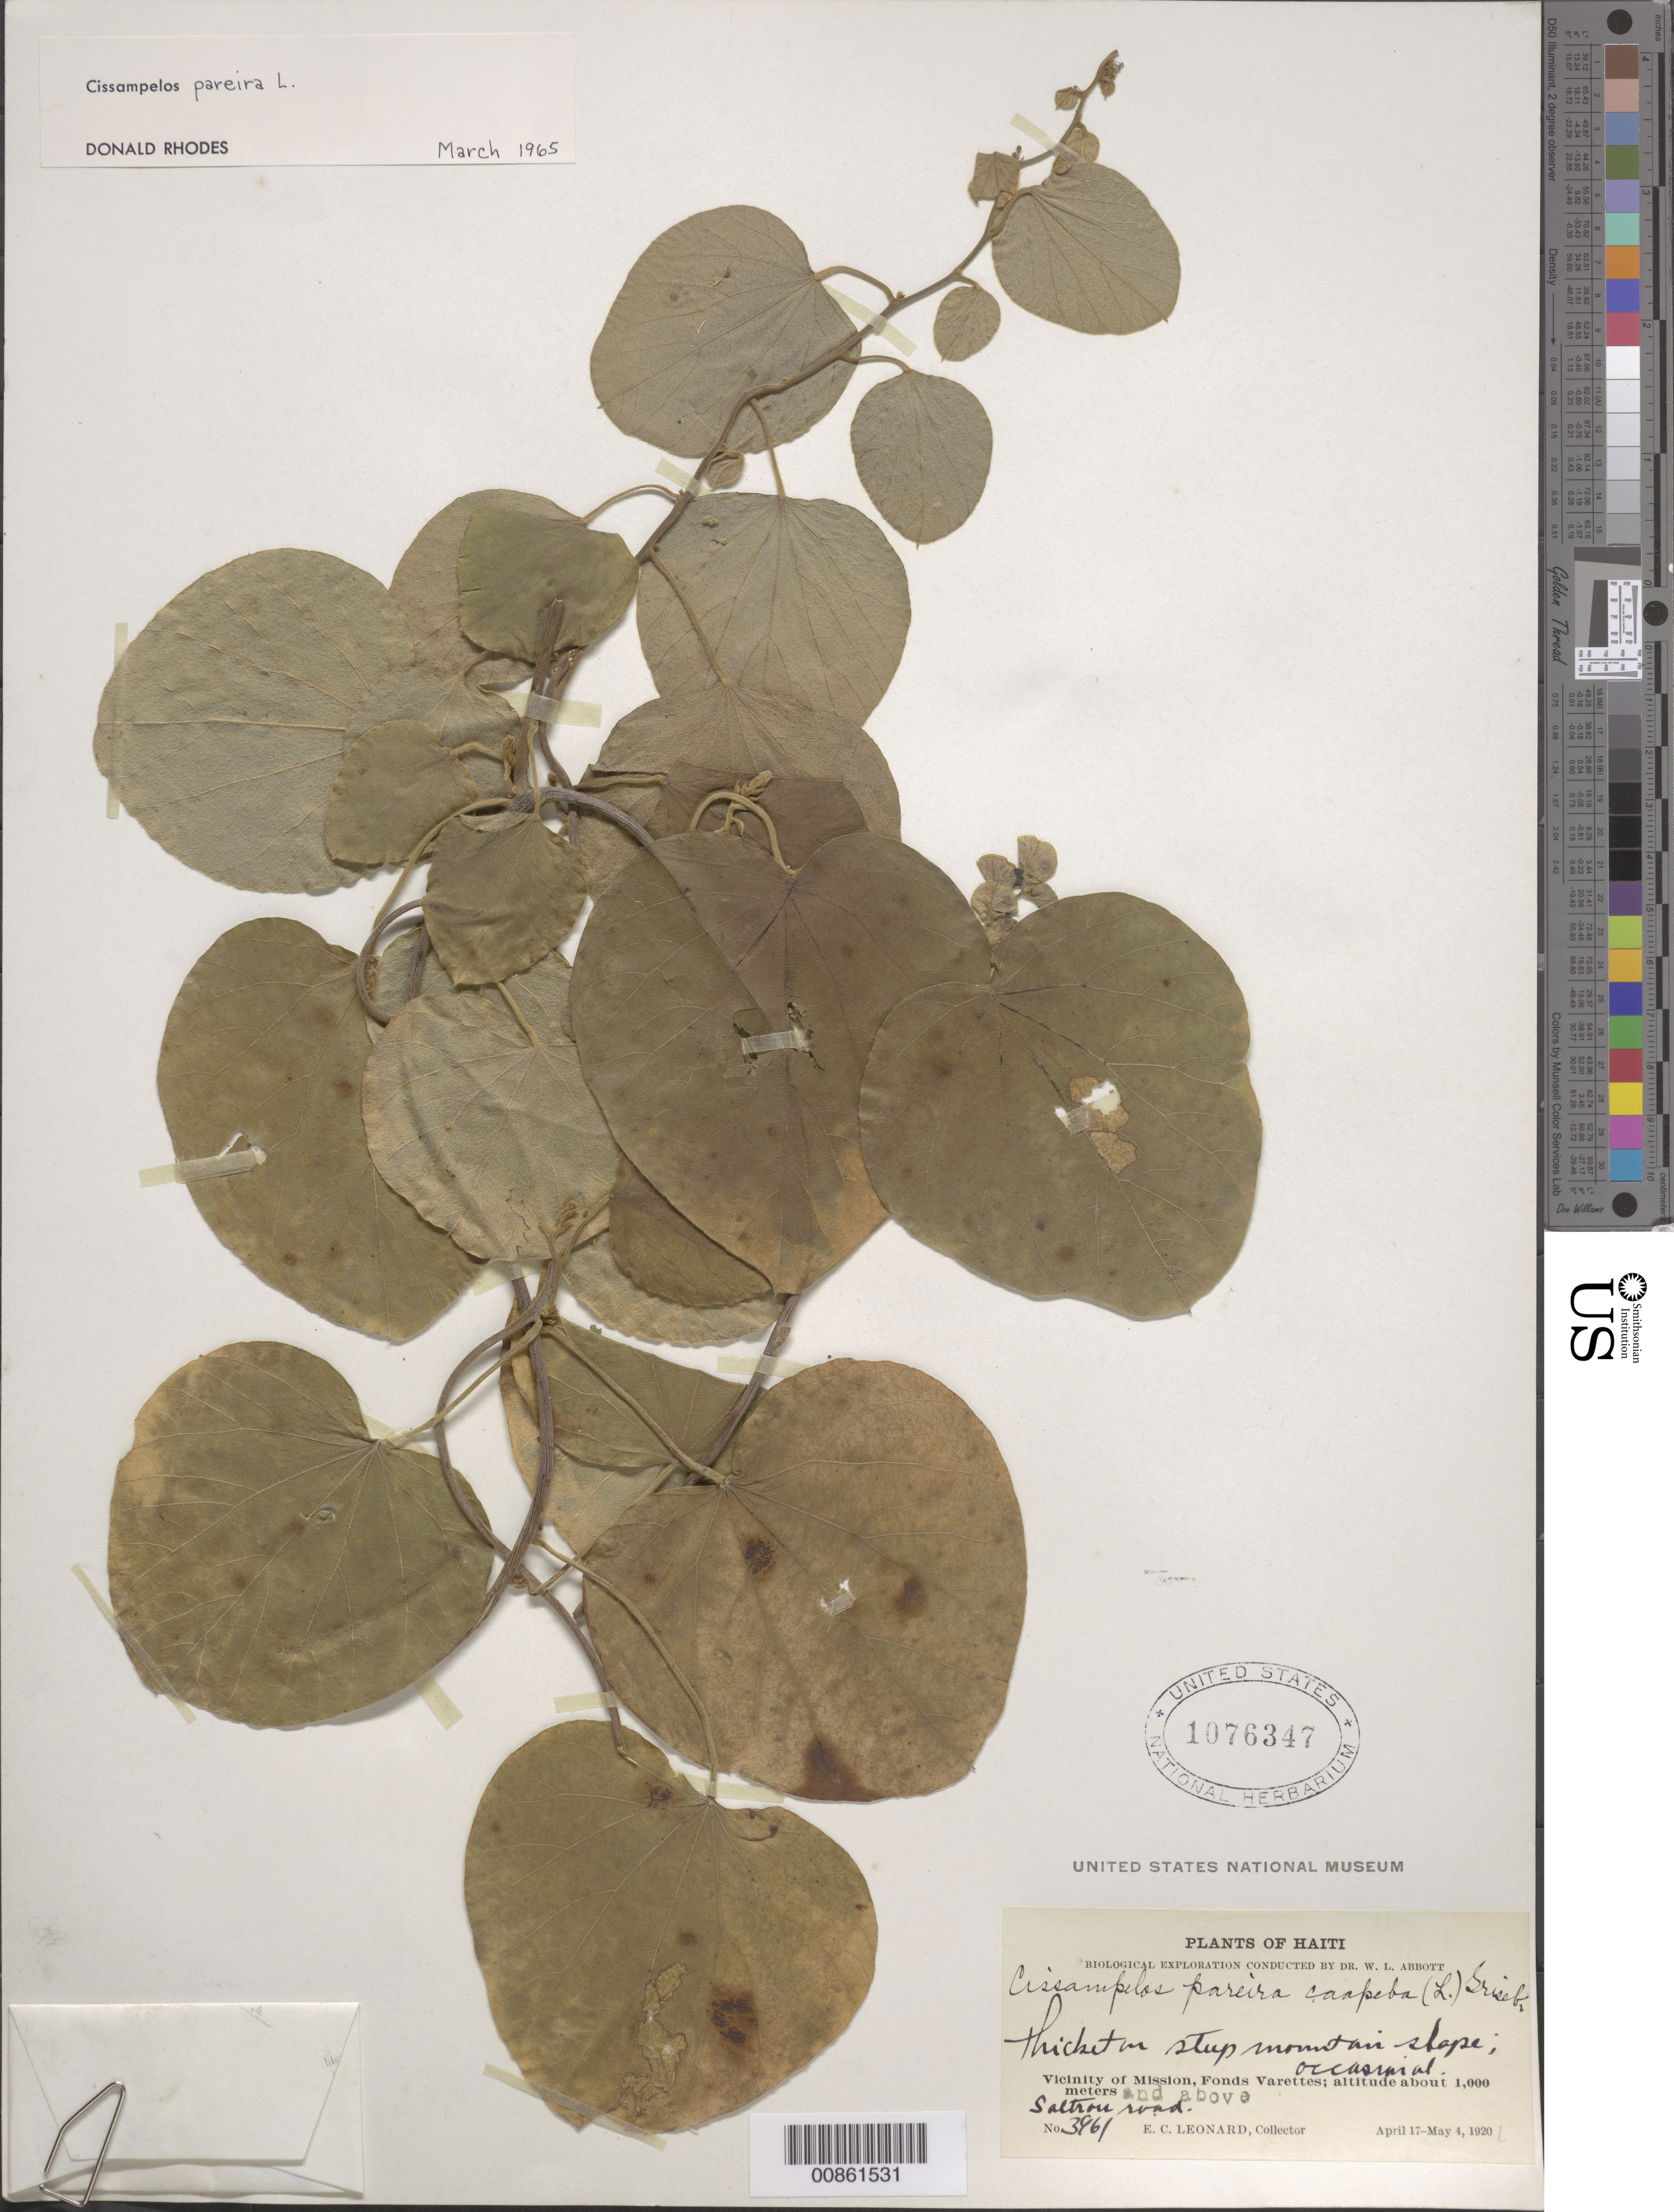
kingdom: Plantae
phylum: Tracheophyta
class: Magnoliopsida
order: Ranunculales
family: Menispermaceae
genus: Cissampelos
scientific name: Cissampelos pareira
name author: L.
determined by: Rhodes, D.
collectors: E. C. Leonard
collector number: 3961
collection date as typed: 17 Apr 1920 to 04 May 1920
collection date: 1920-04-17/1920-05-04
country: Haiti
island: Hispaniola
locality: Vicinity of Mission, Fonds Varettes. Saltrou road.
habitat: Thicket on steep mountain slope.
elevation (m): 1000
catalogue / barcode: US 1076347